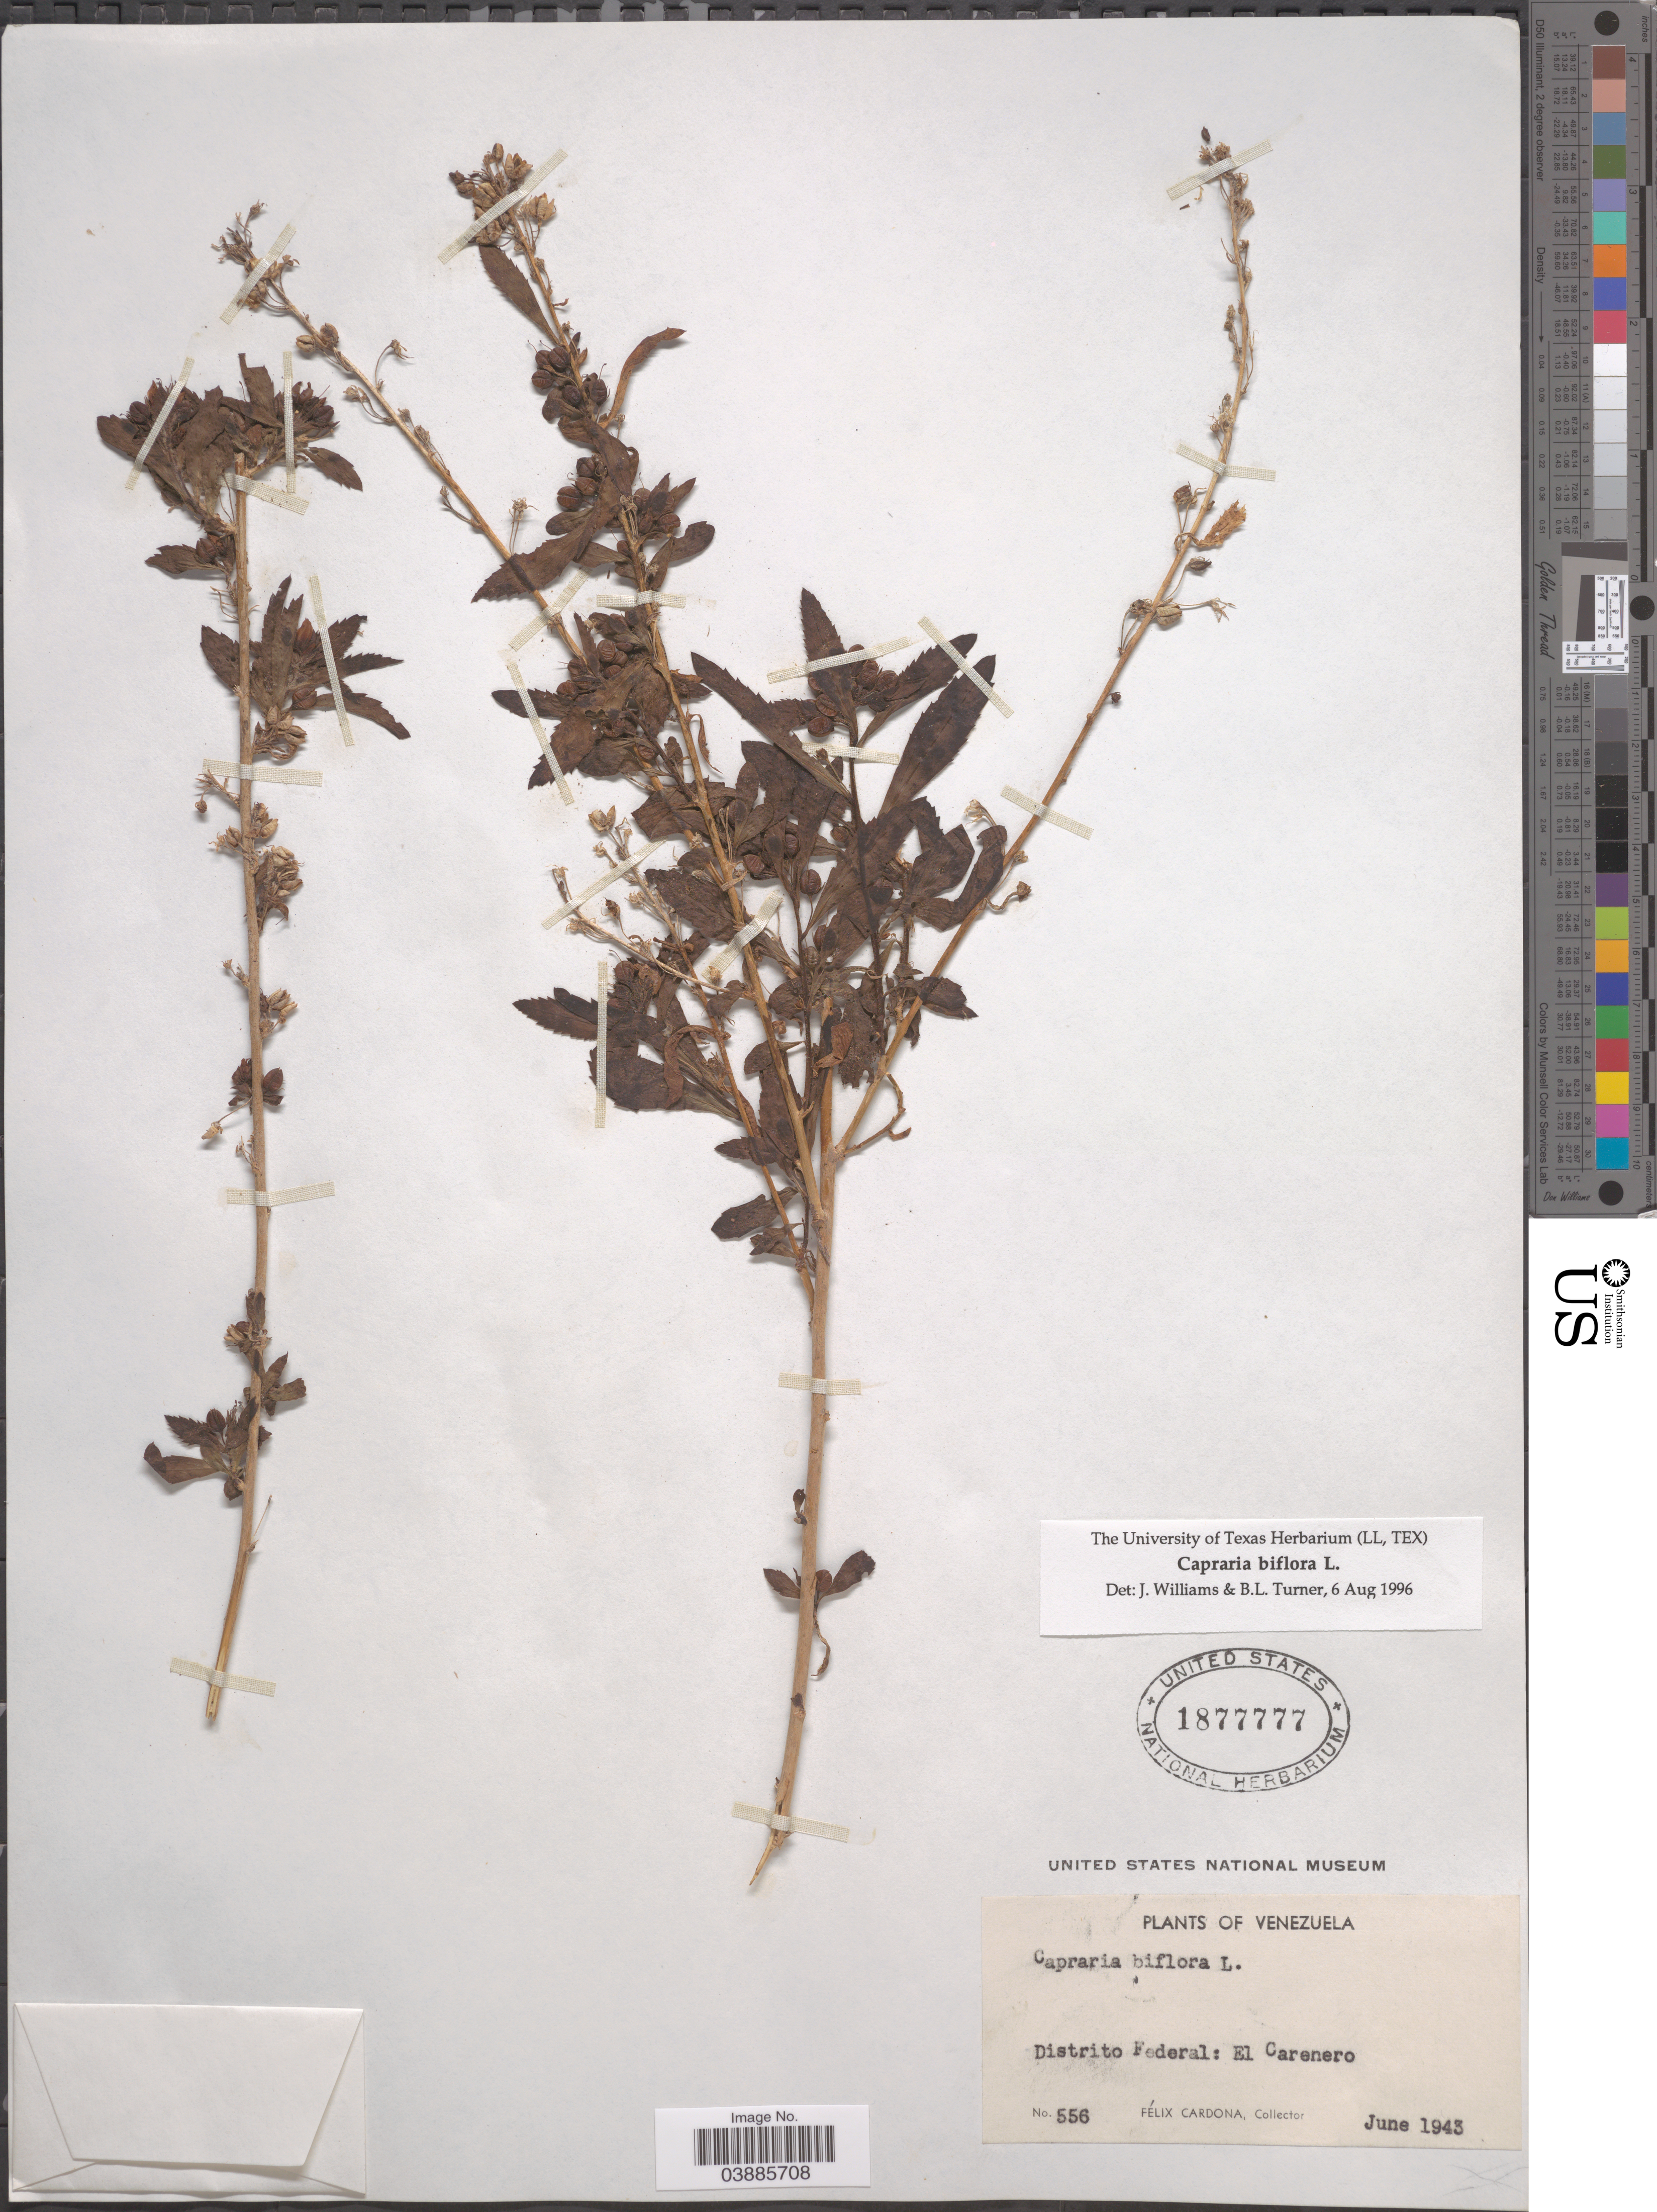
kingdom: Plantae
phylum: Tracheophyta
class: Magnoliopsida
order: Lamiales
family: Scrophulariaceae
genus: Capraria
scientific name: Capraria biflora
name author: L.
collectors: F. Cardona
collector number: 556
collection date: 1943-06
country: Venezuela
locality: Distrito Federal: El Carenero.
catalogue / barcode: US 1877777